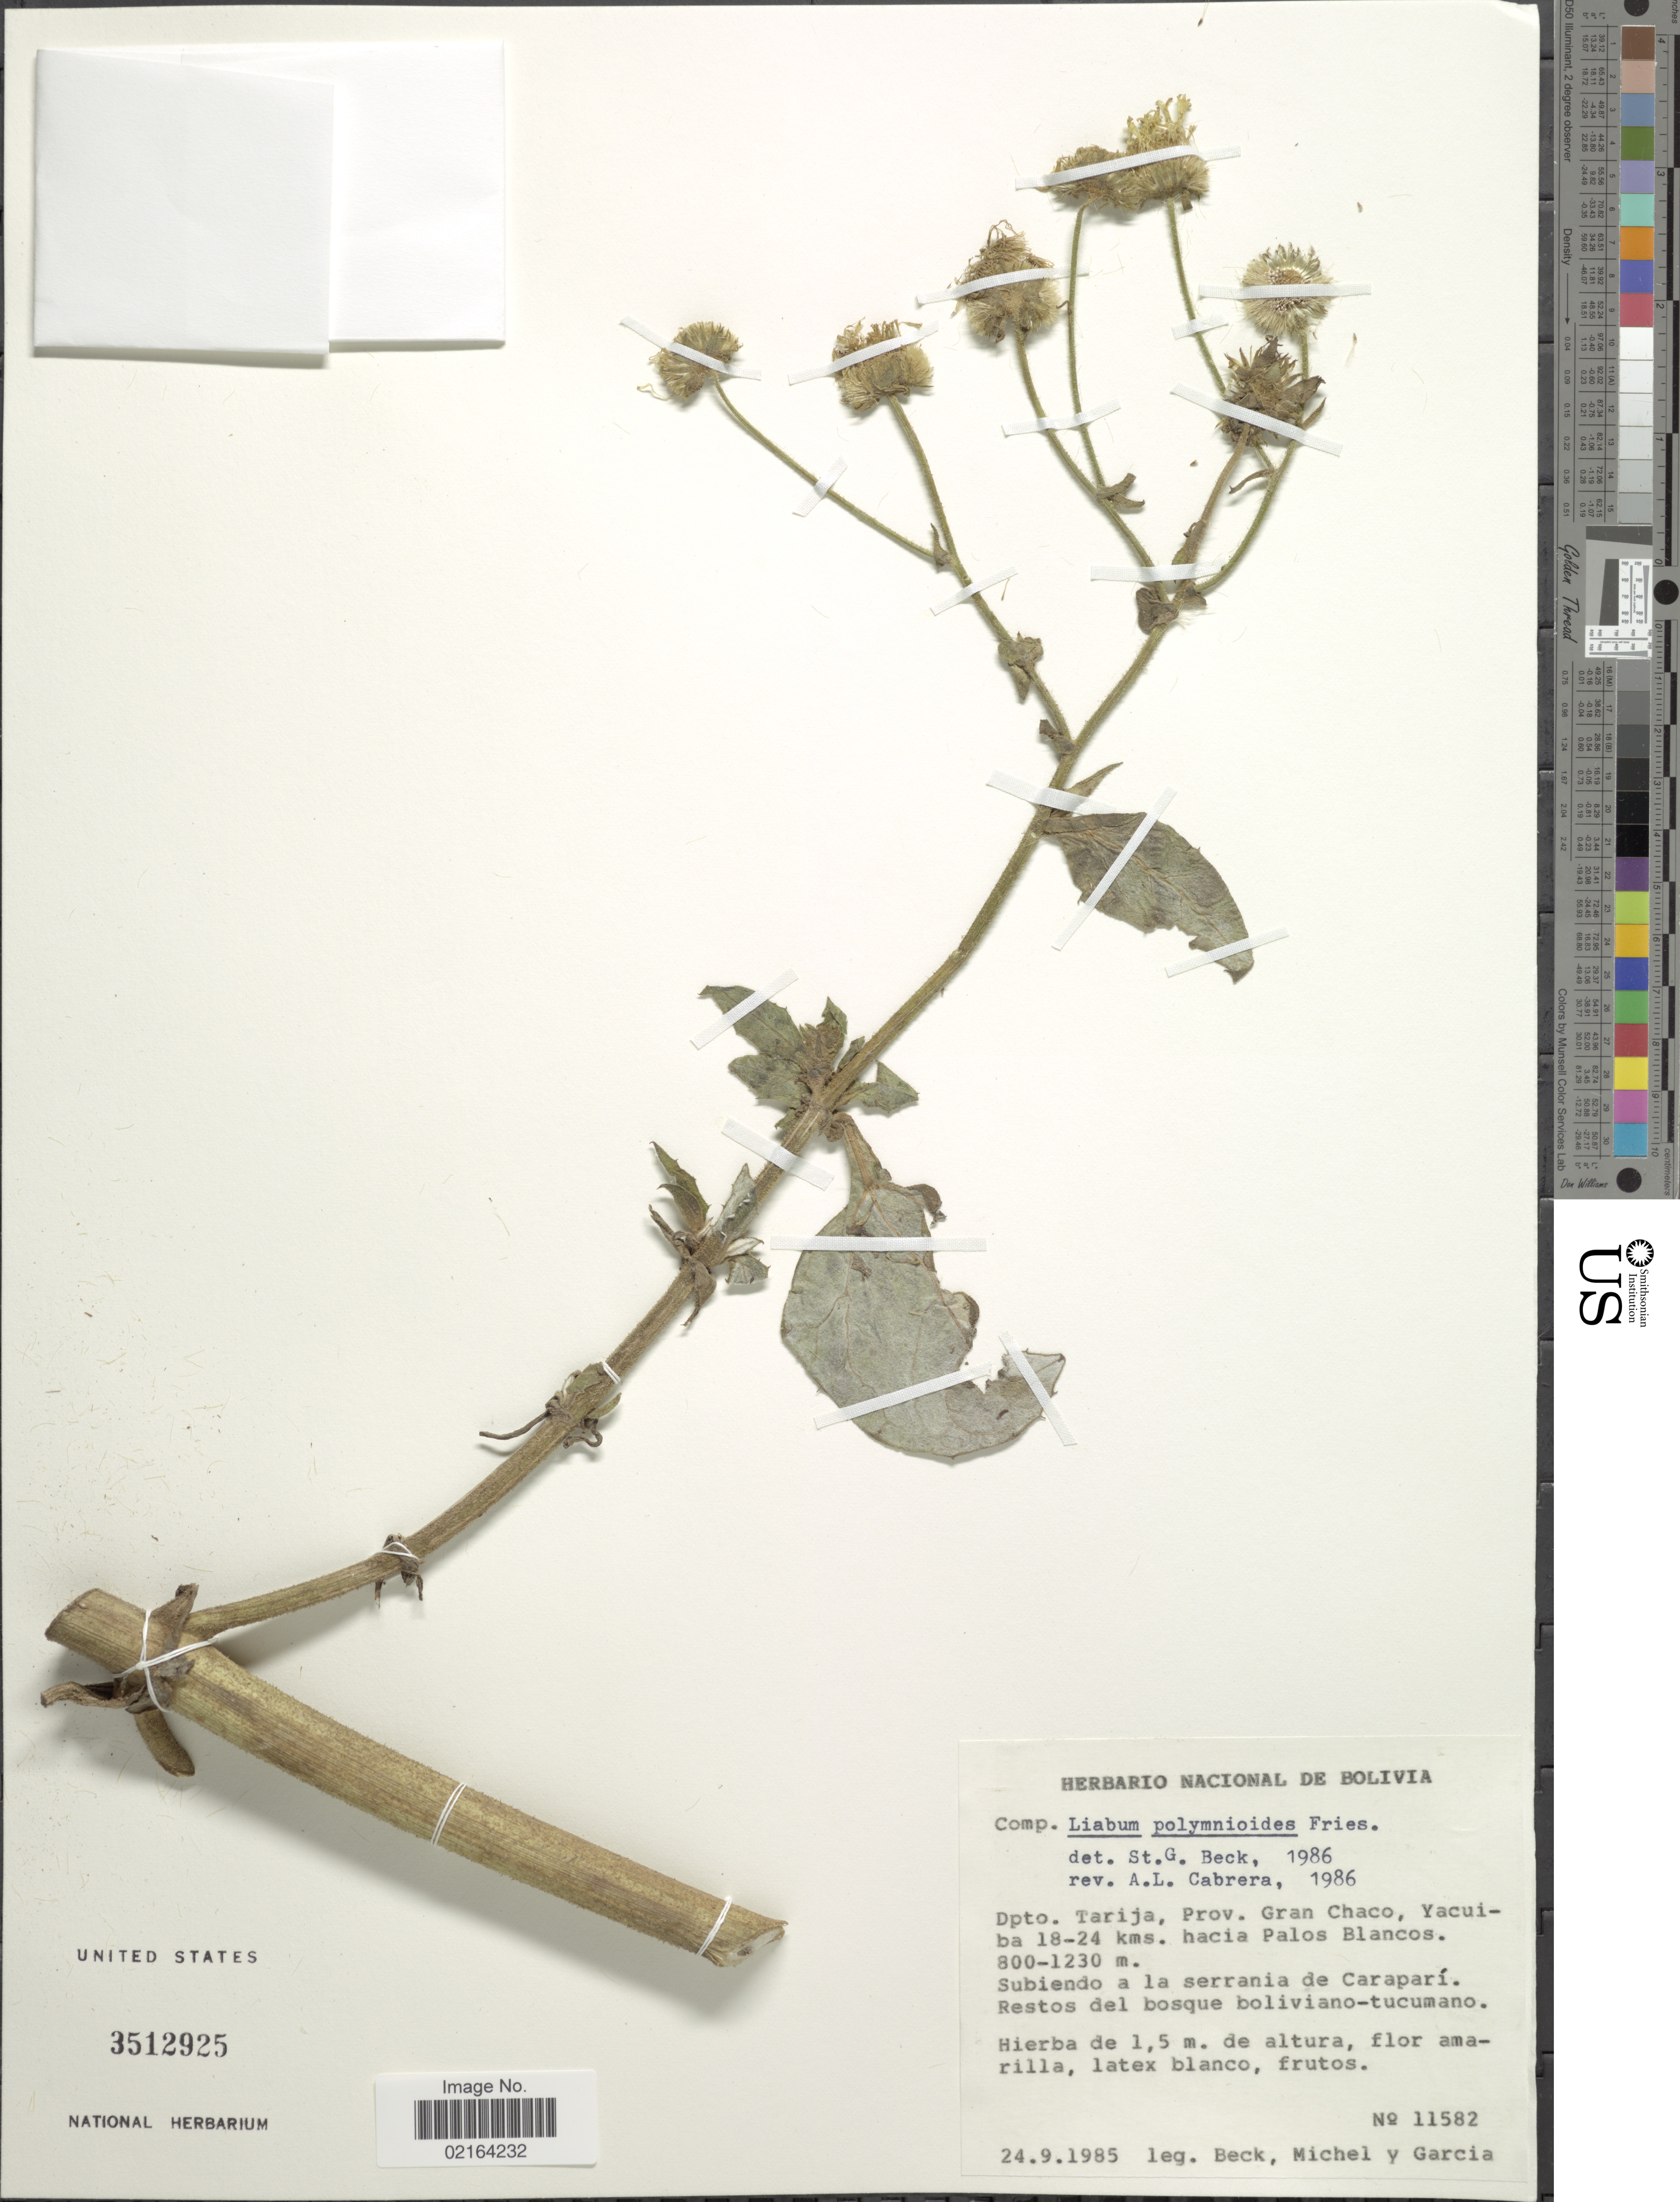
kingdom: Plantae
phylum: Tracheophyta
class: Magnoliopsida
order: Asterales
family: Asteraceae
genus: Microliabum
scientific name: Microliabum polymnioides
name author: (R.E. Fr.) H. Rob.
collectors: -- Beck, -. Michel & H. Garcia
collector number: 11582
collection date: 1985-09-24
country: Bolivia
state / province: Tarija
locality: Dpto. Tarija, Prov. Gran Chaco, Yacuiba 18.24 kms. hacia Palos Blancos, Subiendo a la serrania de Carapari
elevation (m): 800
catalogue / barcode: US 3512925